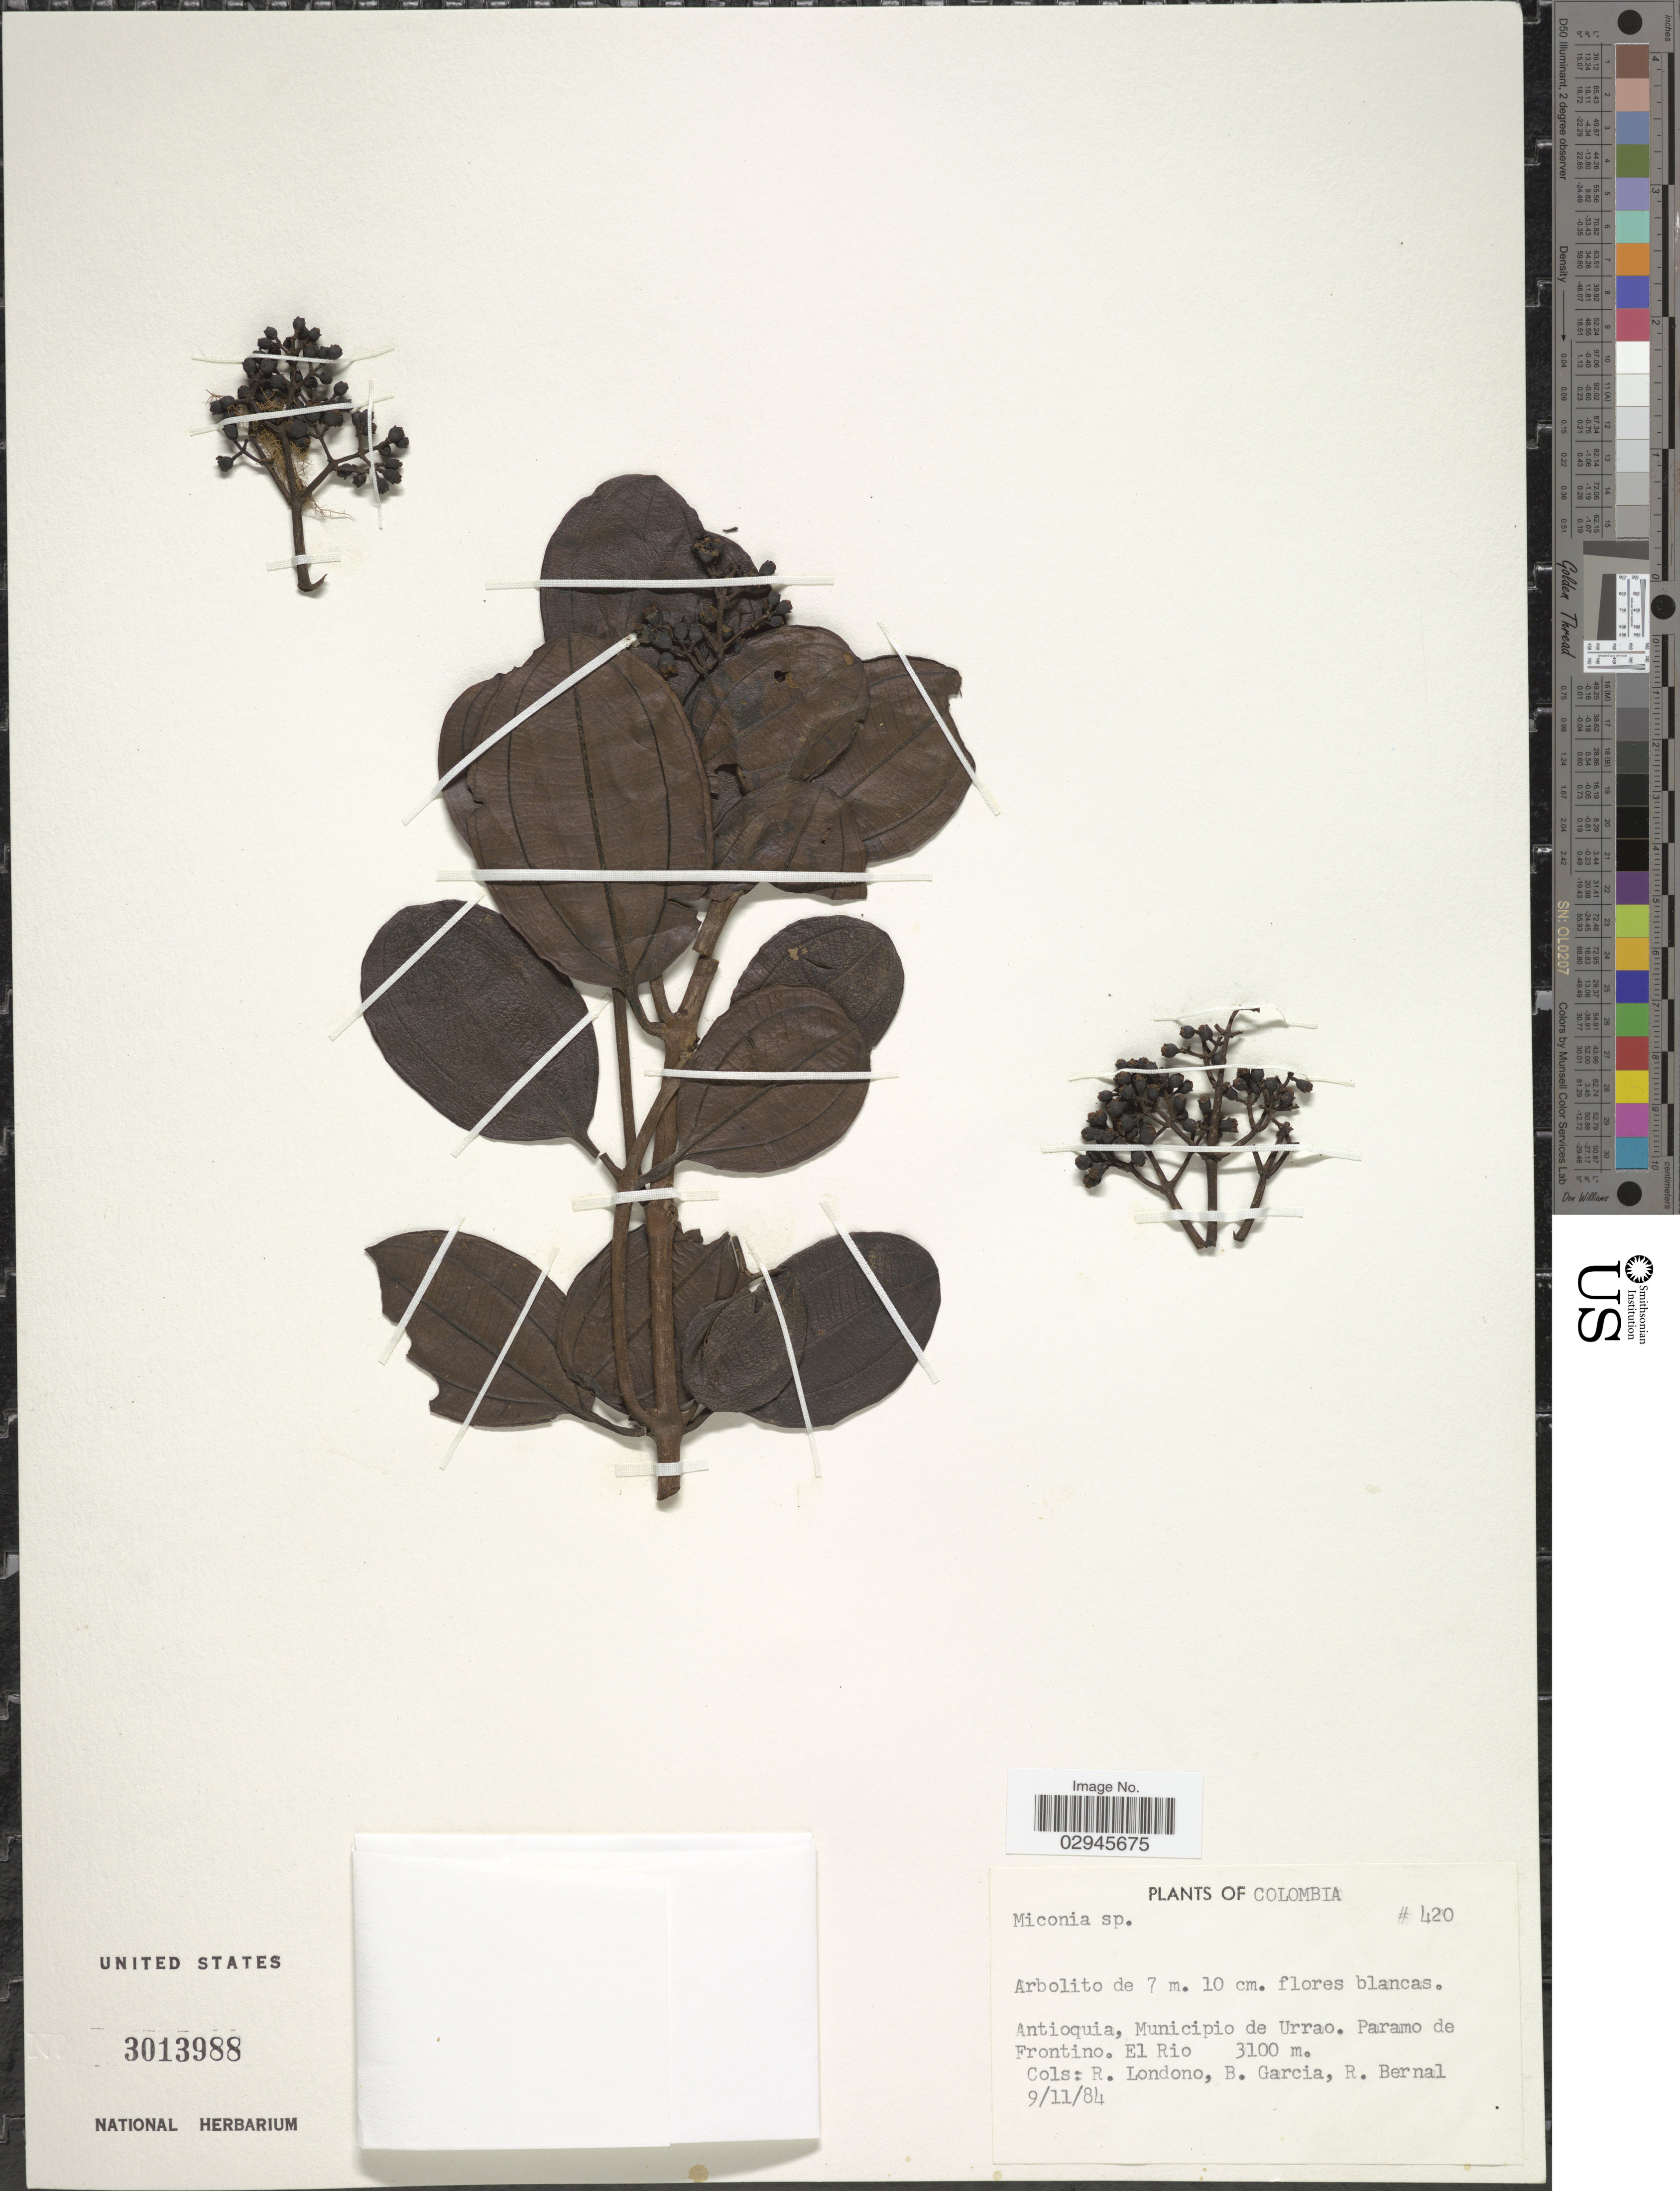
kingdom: Plantae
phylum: Tracheophyta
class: Magnoliopsida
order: Myrtales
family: Melastomataceae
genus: Miconia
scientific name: Miconia sp.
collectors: R. Londoño, B. Garcia & R. Bernal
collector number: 420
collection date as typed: Transcribed d/m/y: 9/11/84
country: Colombia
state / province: Antioquia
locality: Municipio de Urrao. Paramo de Frontino. El Rio.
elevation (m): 3100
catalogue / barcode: US 3013988